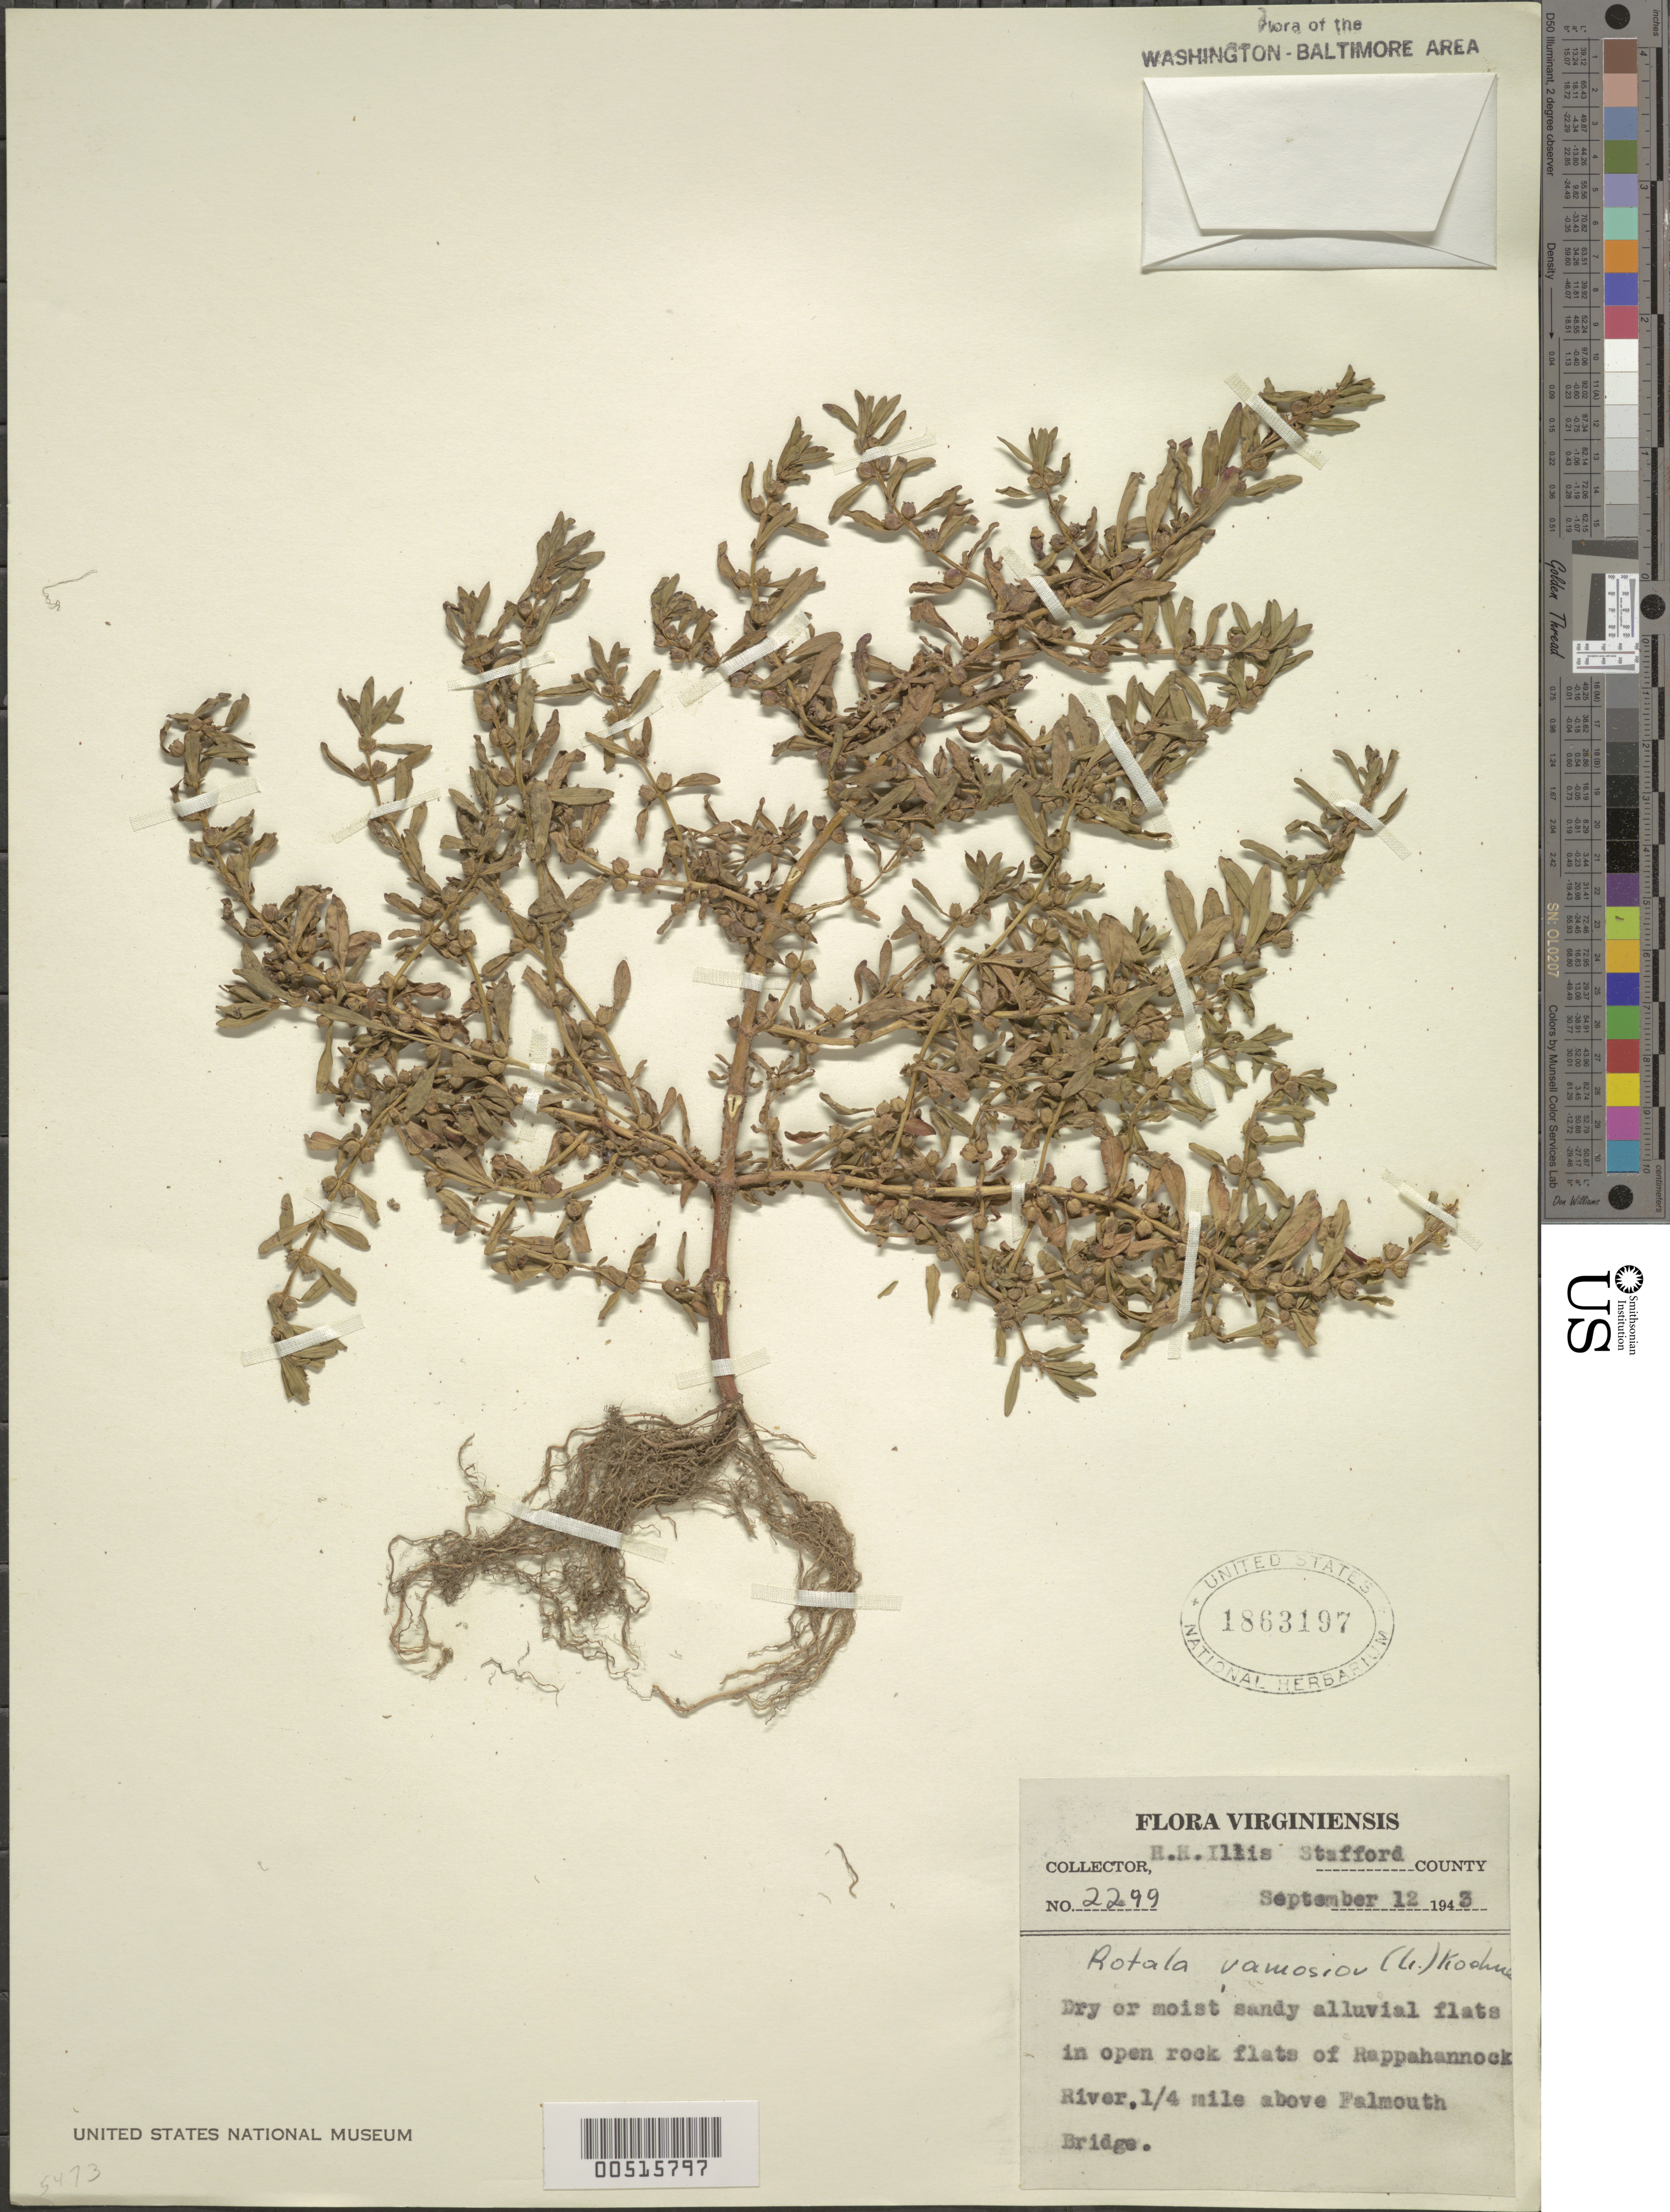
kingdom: Plantae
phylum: Tracheophyta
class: Magnoliopsida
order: Myrtales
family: Lythraceae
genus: Rotala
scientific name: Rotala ramosior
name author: (L.) Koehne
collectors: R. Illis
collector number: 2299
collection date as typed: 12 Sep 1943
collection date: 1943-09-12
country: United States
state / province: Virginia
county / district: Stafford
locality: Falmouth Bridge, 0.25 mi. above, Rappahannock River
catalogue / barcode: US 1863197